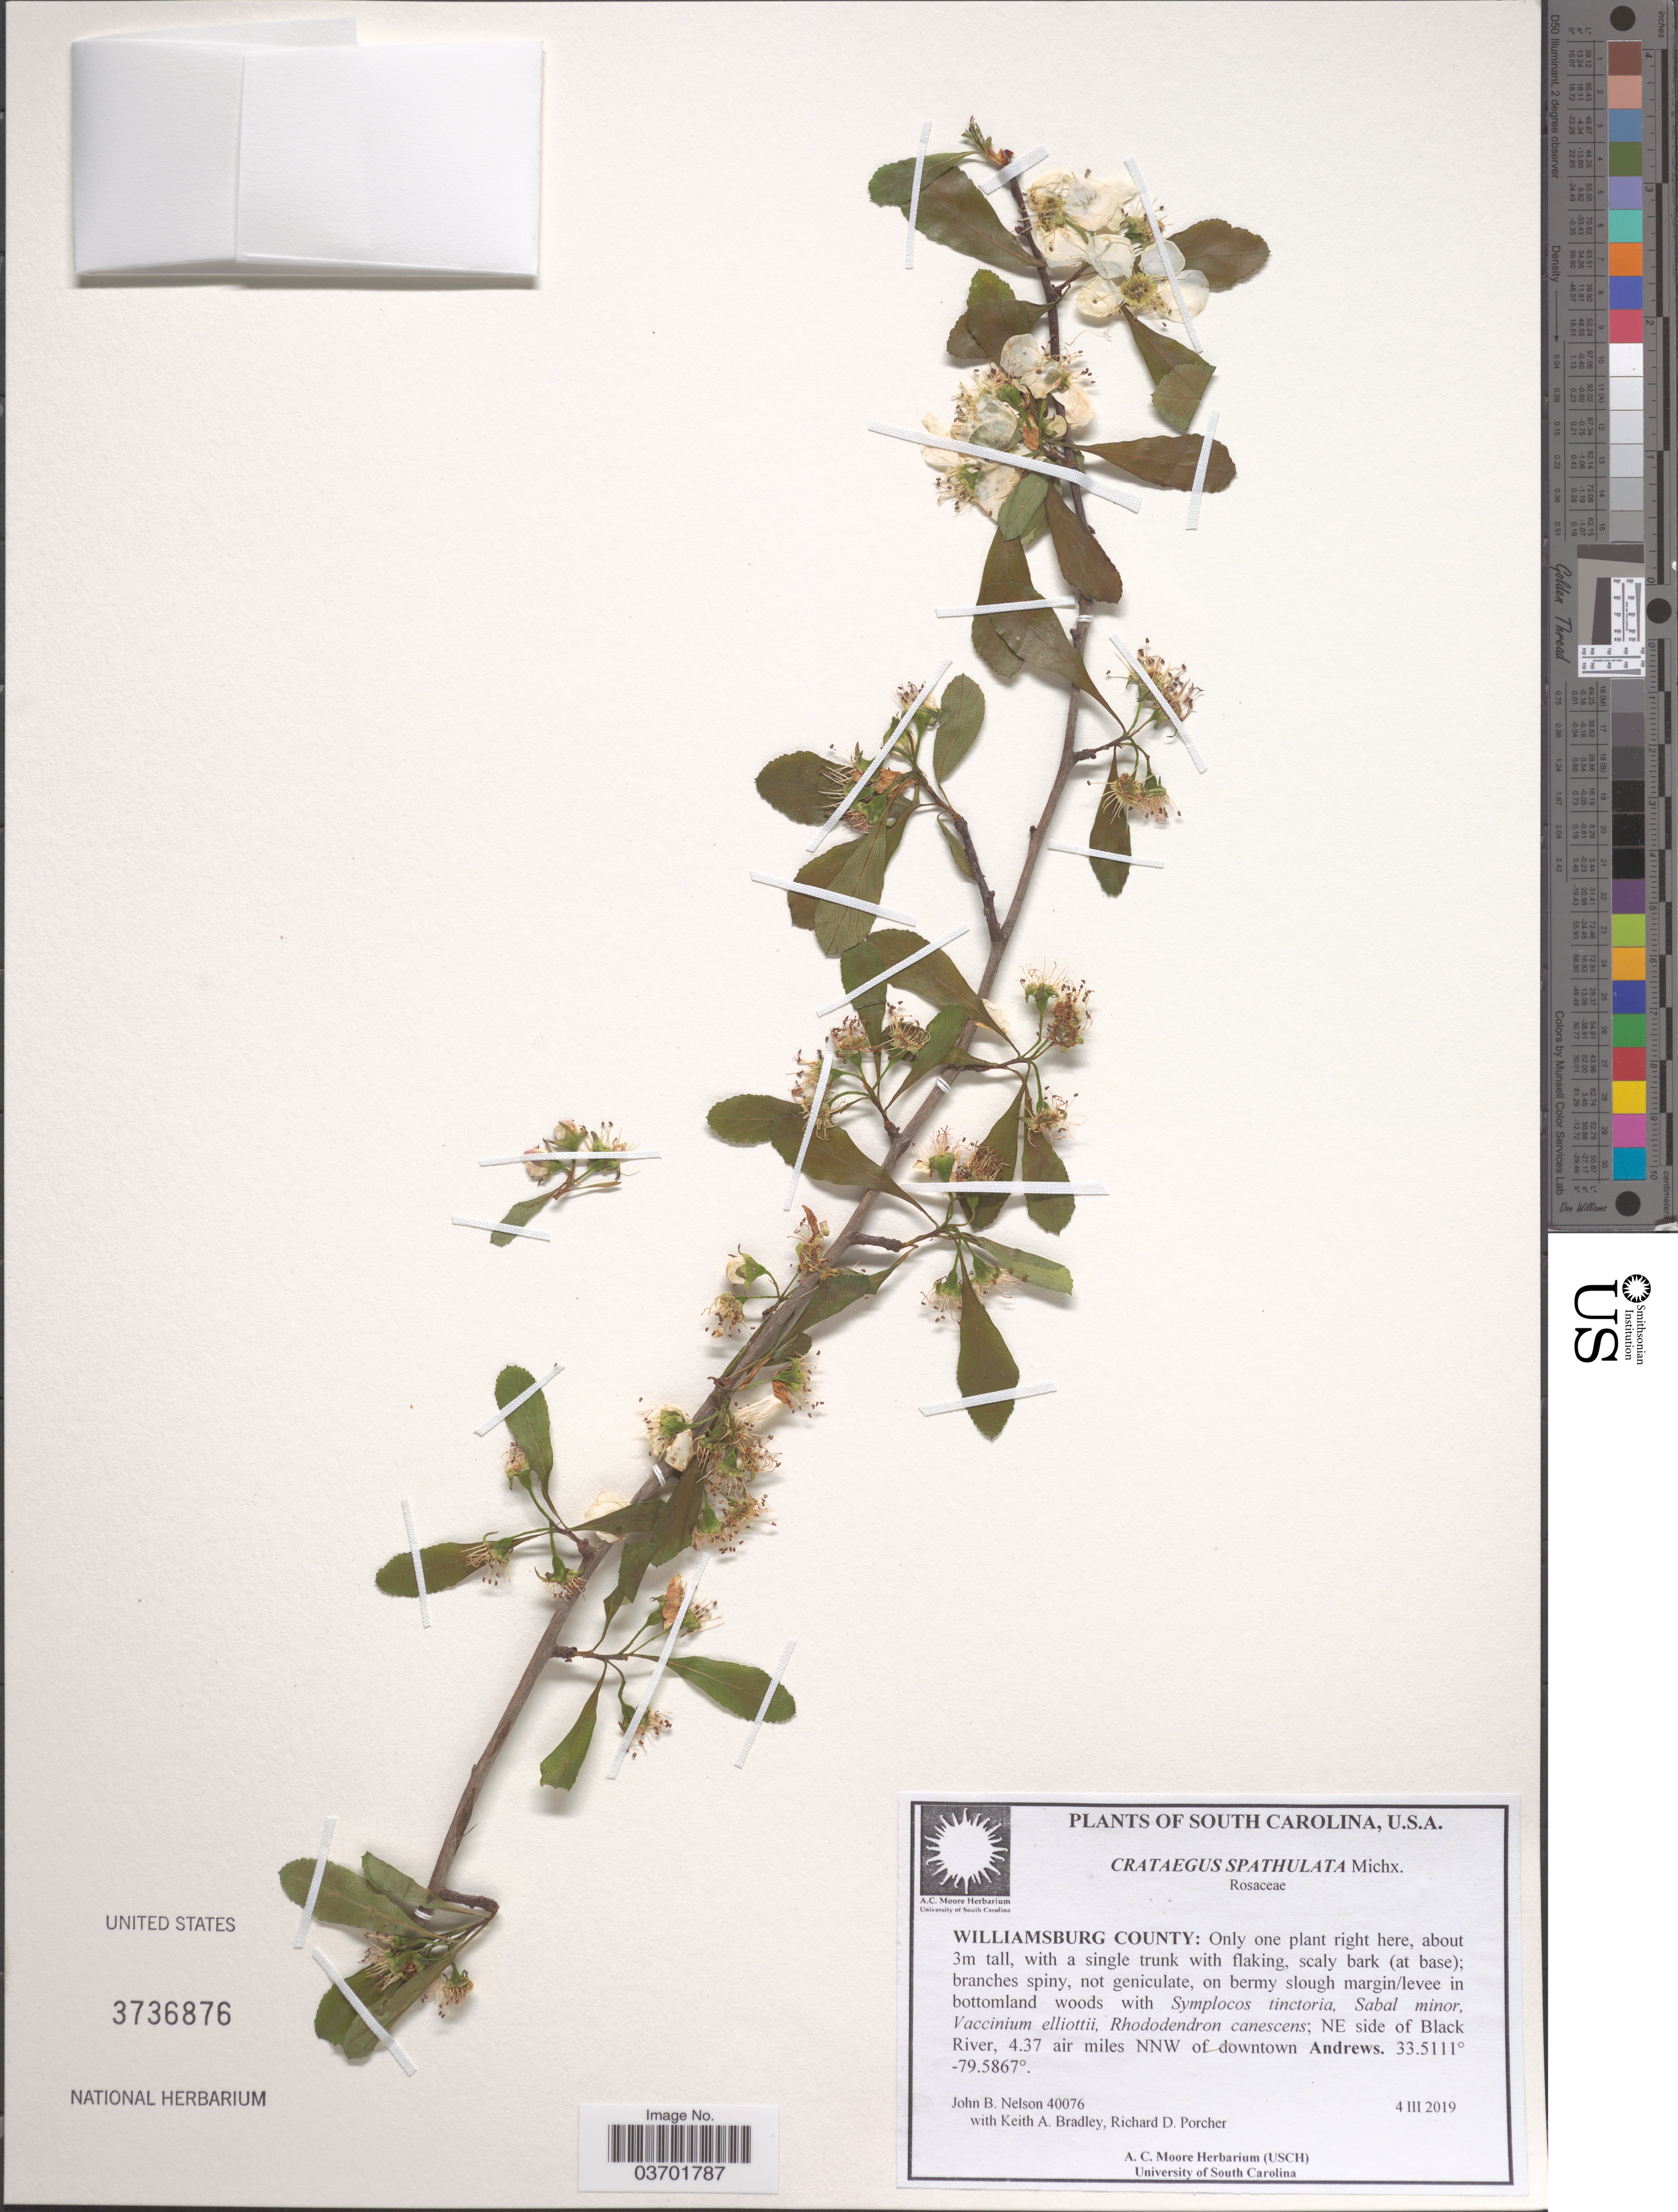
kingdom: Plantae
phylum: Tracheophyta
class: Magnoliopsida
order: Rosales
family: Rosaceae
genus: Crataegus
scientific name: Crataegus spathulata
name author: Michx.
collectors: J. B. Nelson, K. Bradley & R. Porcher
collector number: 40076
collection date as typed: Transcribed d/m/y: 4/3/2019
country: United States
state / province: South Carolina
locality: Williamsburg County: NE side of Black River, 4.37 air miles NNW of downtown Andrews.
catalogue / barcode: US 3736876